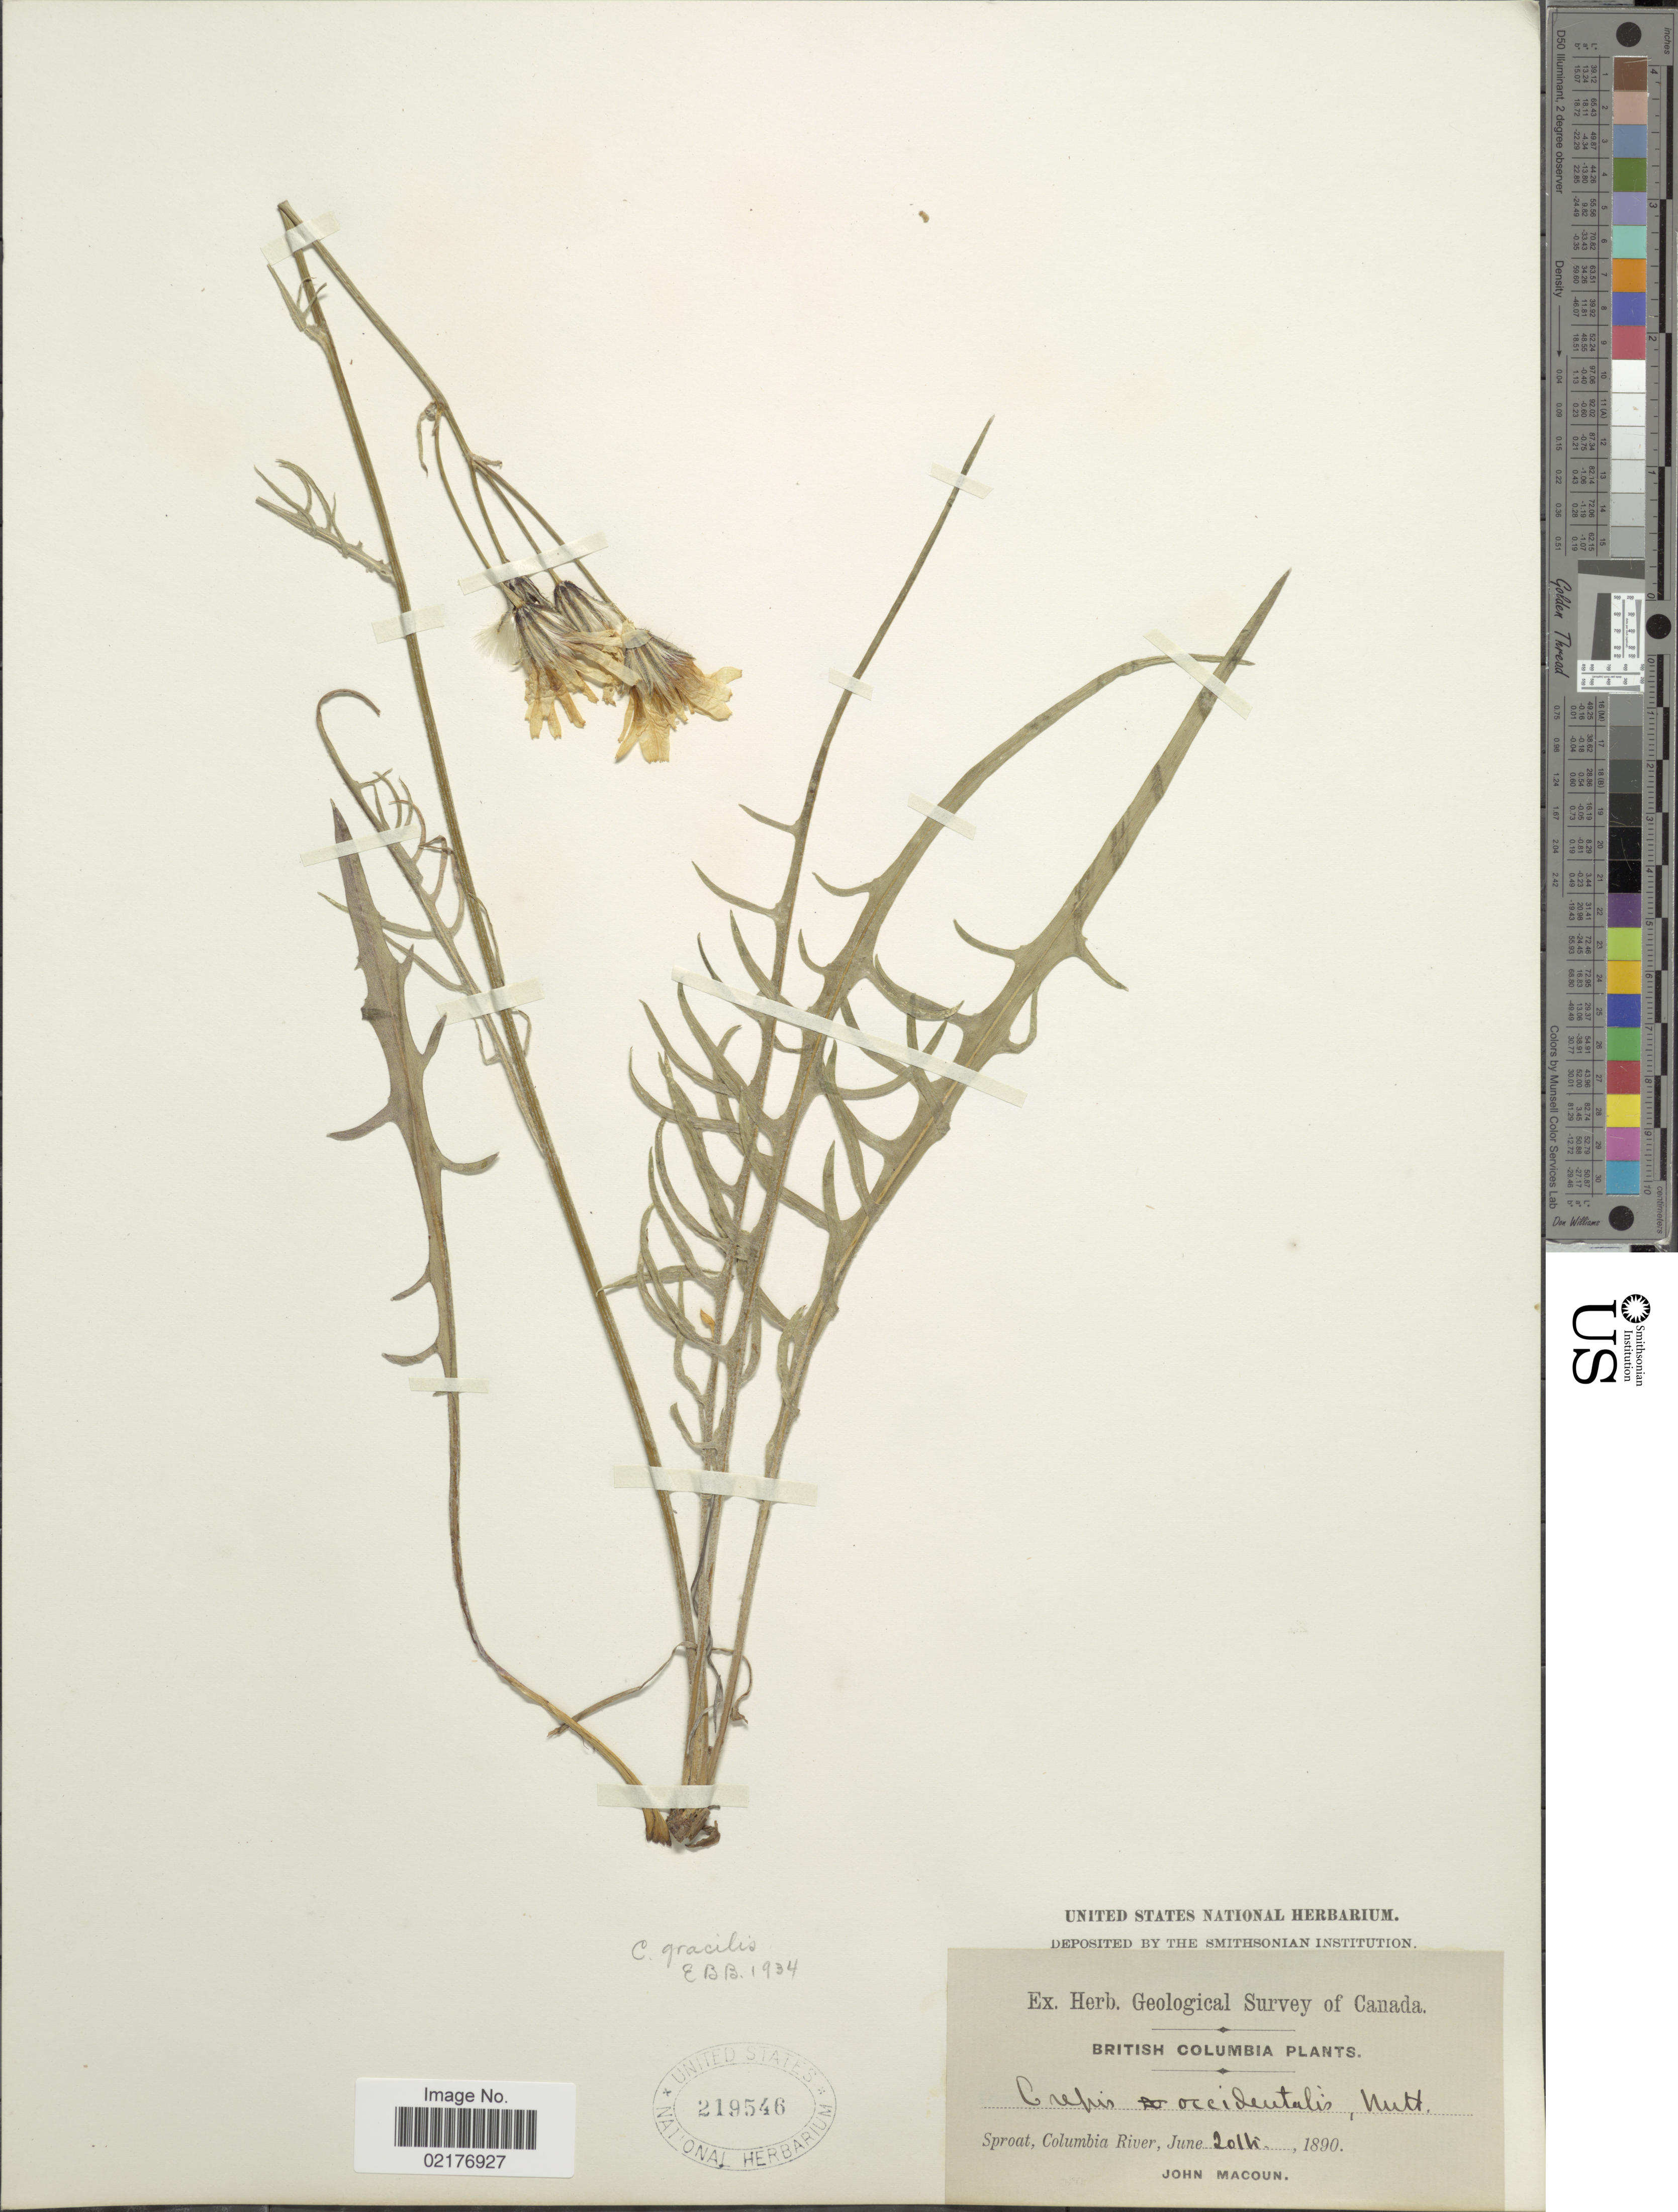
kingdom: Plantae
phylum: Tracheophyta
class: Magnoliopsida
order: Asterales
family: Asteraceae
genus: Crepis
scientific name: Crepis atribarba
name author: A. Heller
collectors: J. Macoun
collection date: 1890-06-20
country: Canada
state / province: British Columbia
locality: Sproat, Columbia River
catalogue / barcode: US 219546